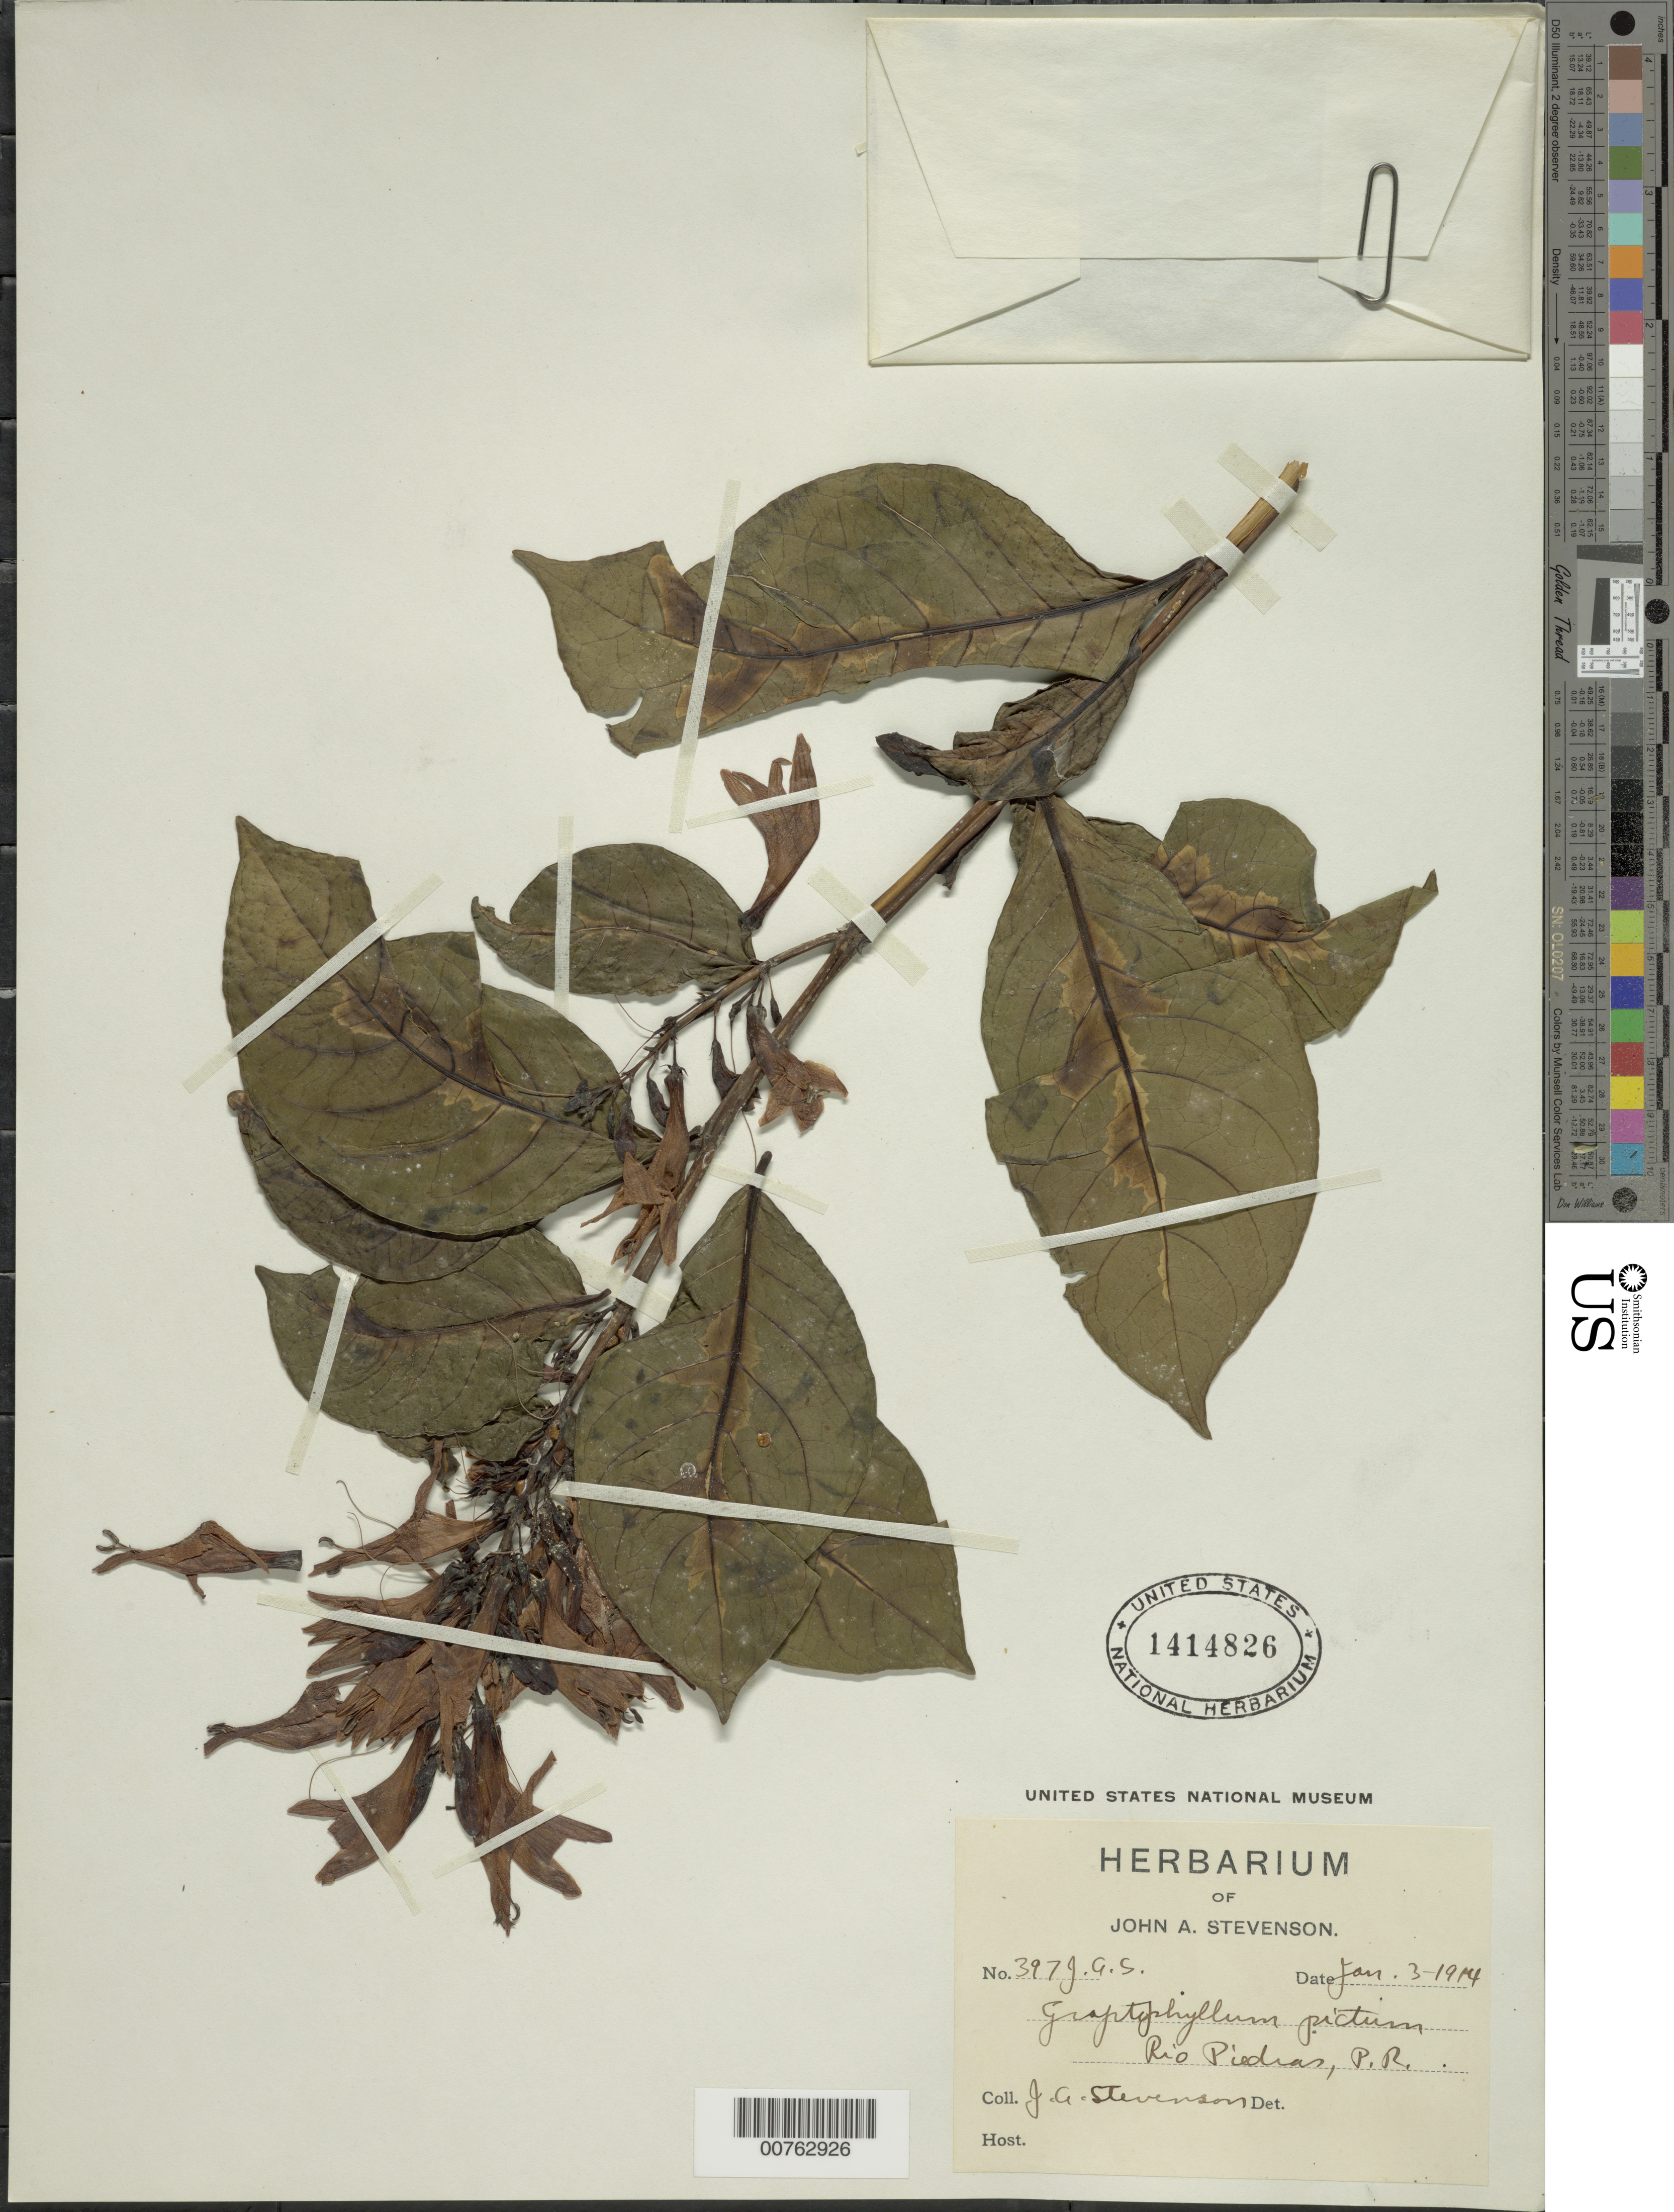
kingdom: Plantae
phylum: Tracheophyta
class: Magnoliopsida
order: Lamiales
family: Acanthaceae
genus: Graptophyllum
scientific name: Graptophyllum pictum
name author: (L.) Griff.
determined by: Acevedo-Rodríguez, P., (BOT), Smithsonian Institution - National Museum of Natural History (UNITED STATES)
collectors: J. Stevenson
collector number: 397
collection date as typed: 03 Jan 1914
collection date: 1914-01-03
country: Puerto Rico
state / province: San Juan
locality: Río Piedras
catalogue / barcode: US 1414826